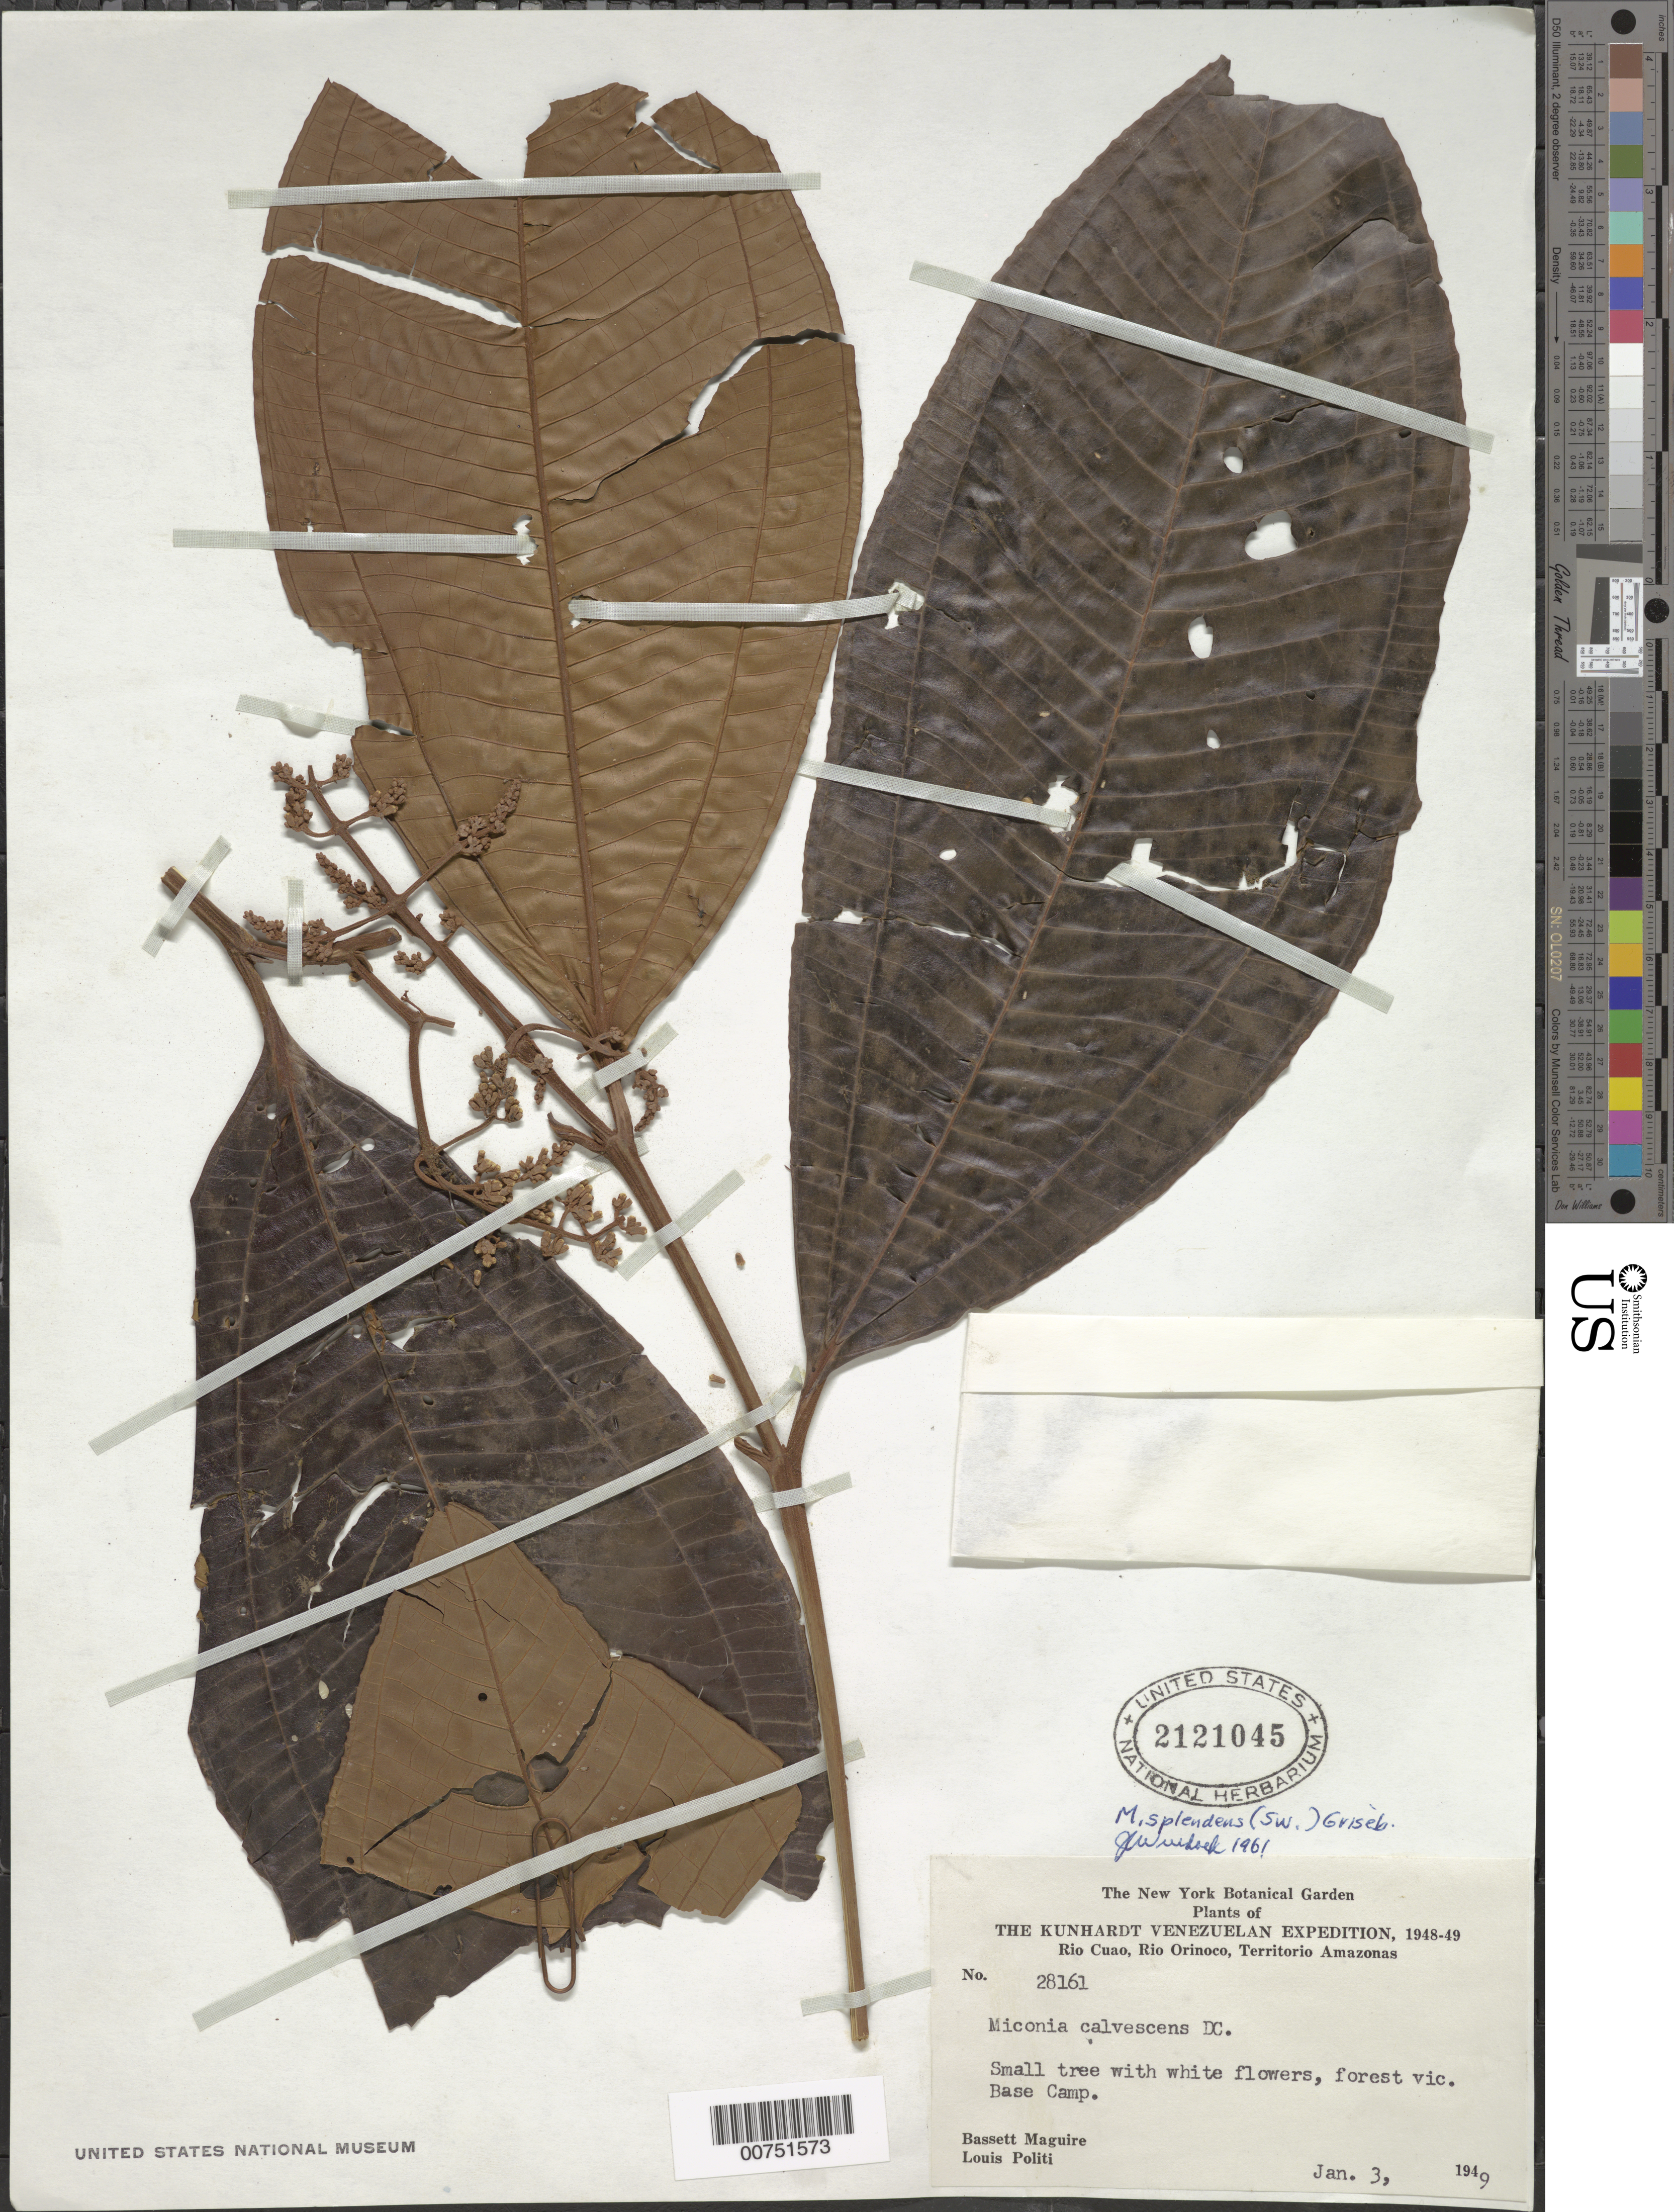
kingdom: Plantae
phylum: Tracheophyta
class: Magnoliopsida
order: Myrtales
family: Melastomataceae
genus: Miconia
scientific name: Miconia splendens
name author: (Sw.) Griseb.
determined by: Wurdack, John J., (US), US (UNITED STATES)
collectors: B. Maguire & L. Politi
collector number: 28161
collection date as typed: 3-Jan-49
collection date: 1949-01-03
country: Venezuela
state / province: Amazonas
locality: Río Cuao, Río Orinoco, Base Camp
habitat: Forest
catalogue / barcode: US 2121045